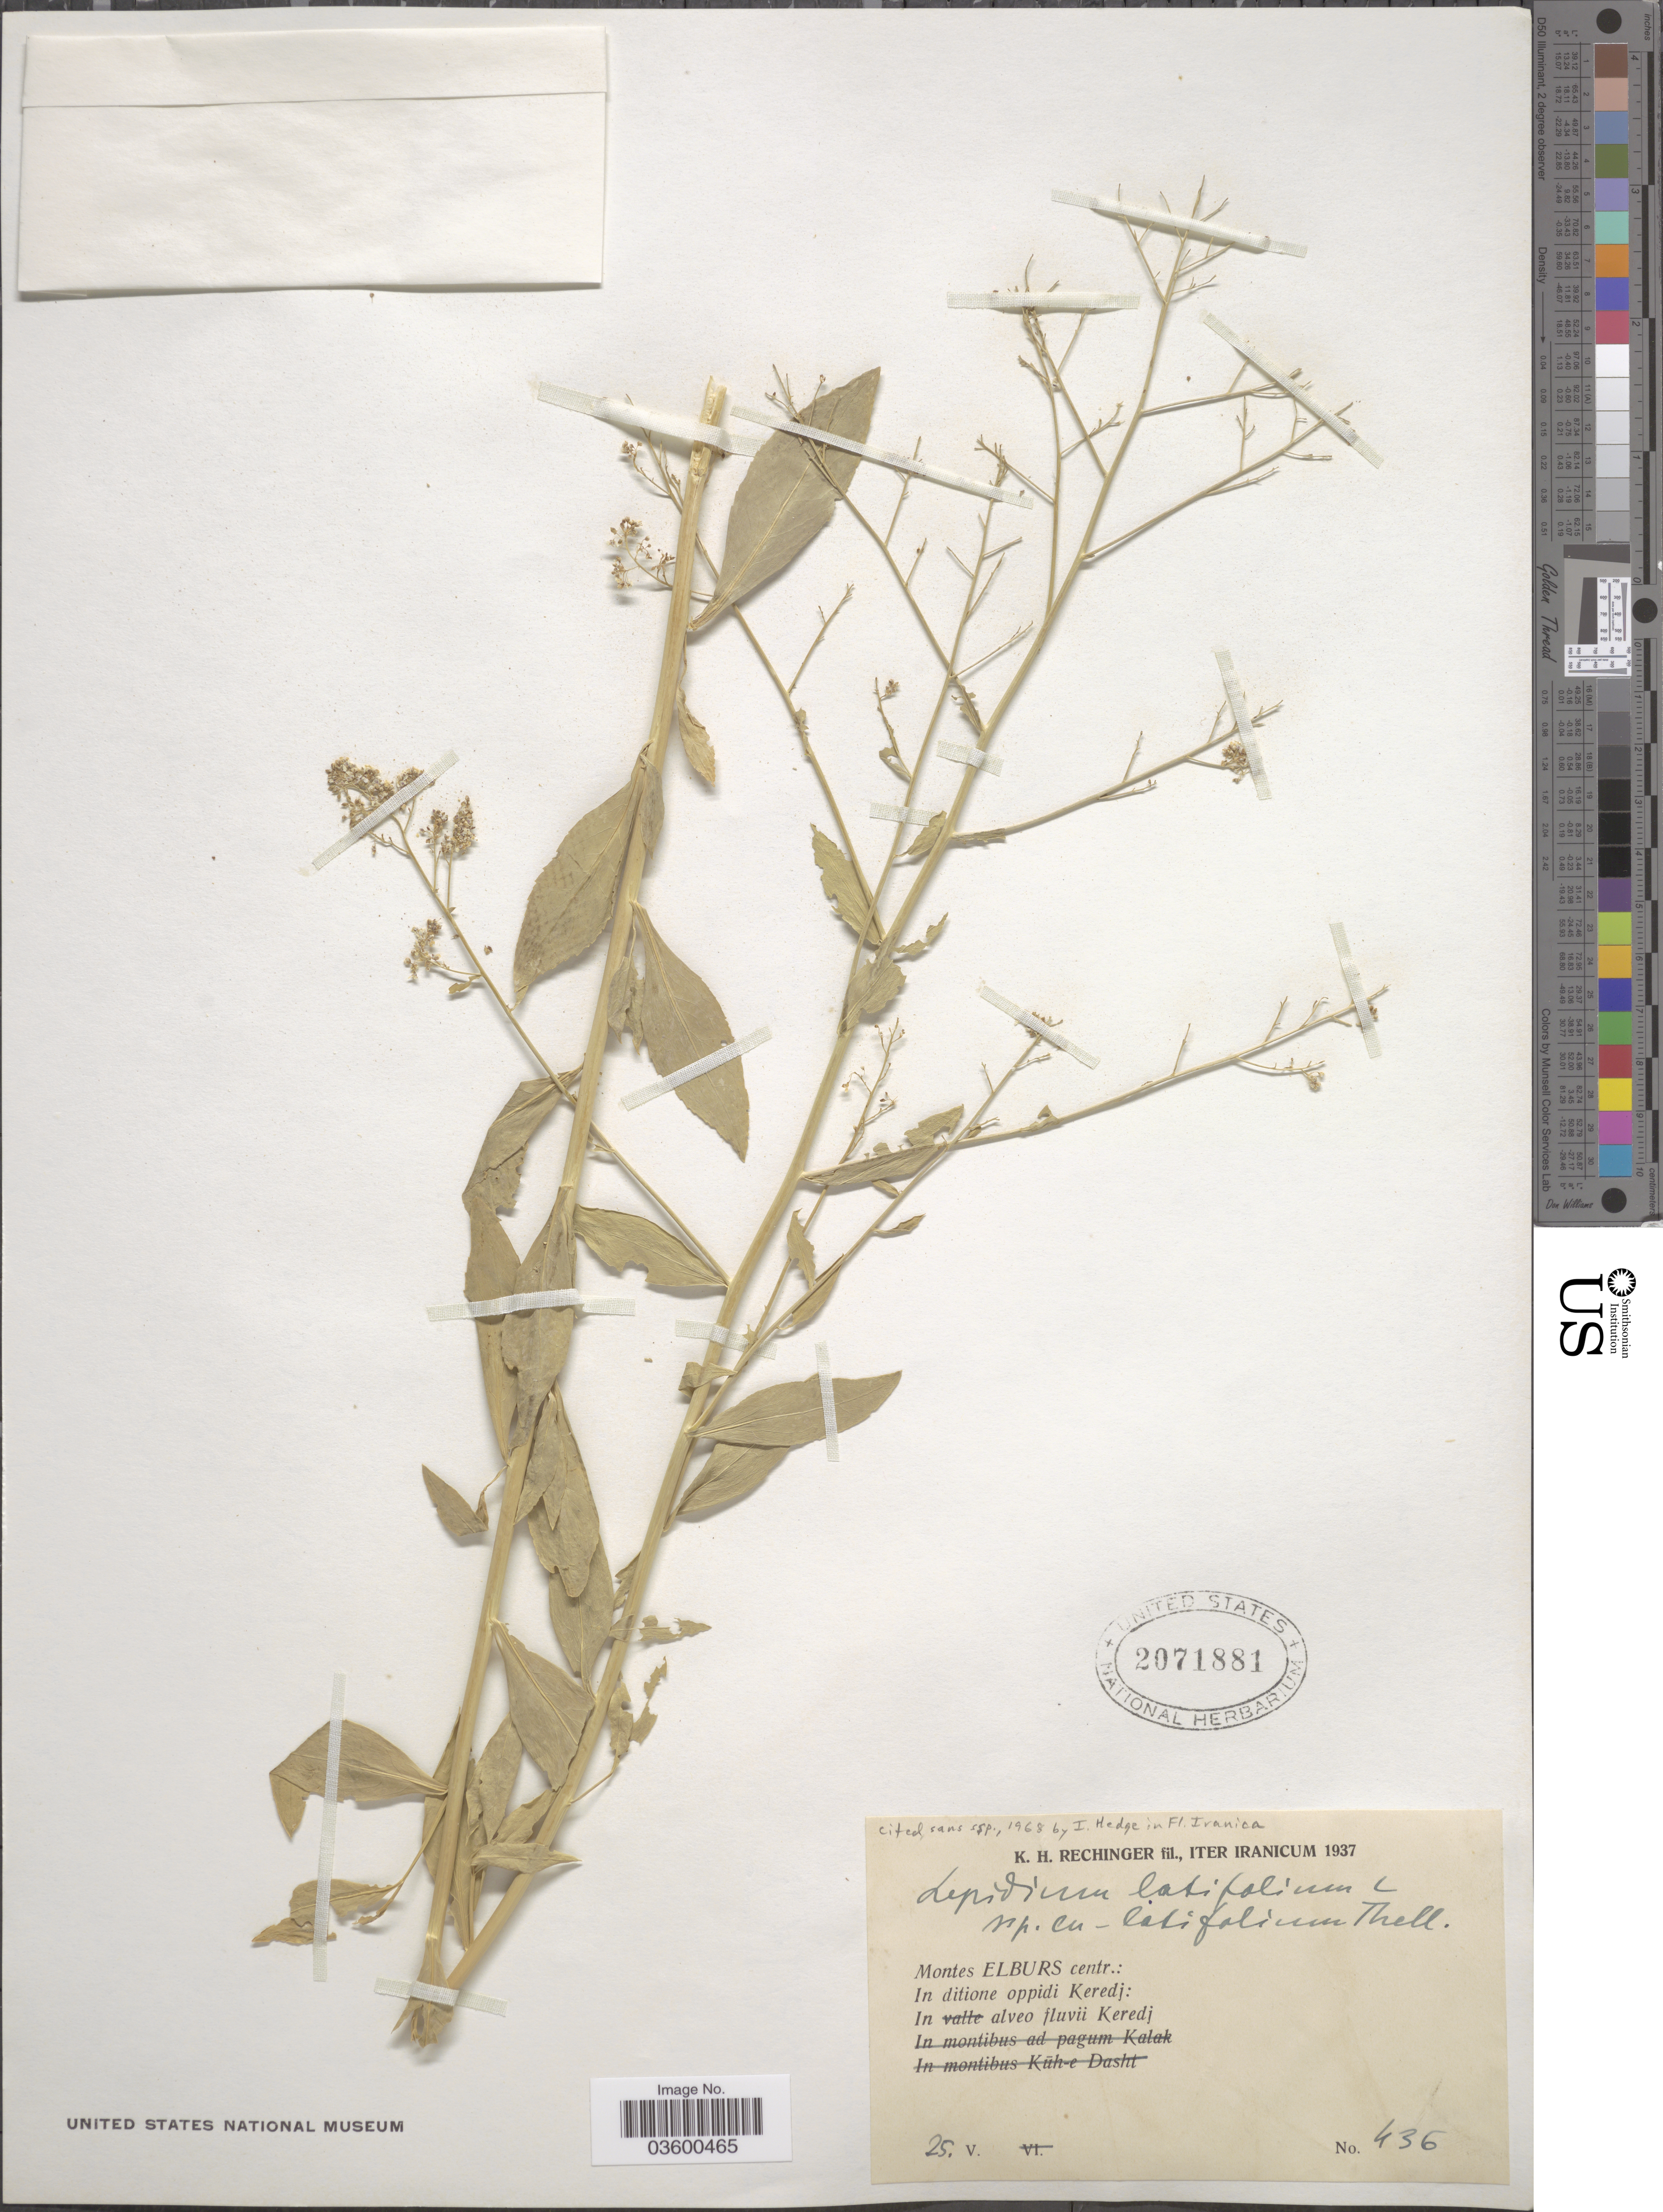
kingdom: Plantae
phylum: Tracheophyta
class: Magnoliopsida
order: Brassicales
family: Brassicaceae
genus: Lepidium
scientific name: Lepidium latifolium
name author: L.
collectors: K. H. Rechinger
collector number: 436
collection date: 1937-05-25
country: Iran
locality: Montes Elburs centr.: In ditione oppidi Keredj. In alveo fluvii Keredj.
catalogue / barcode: US 2071881